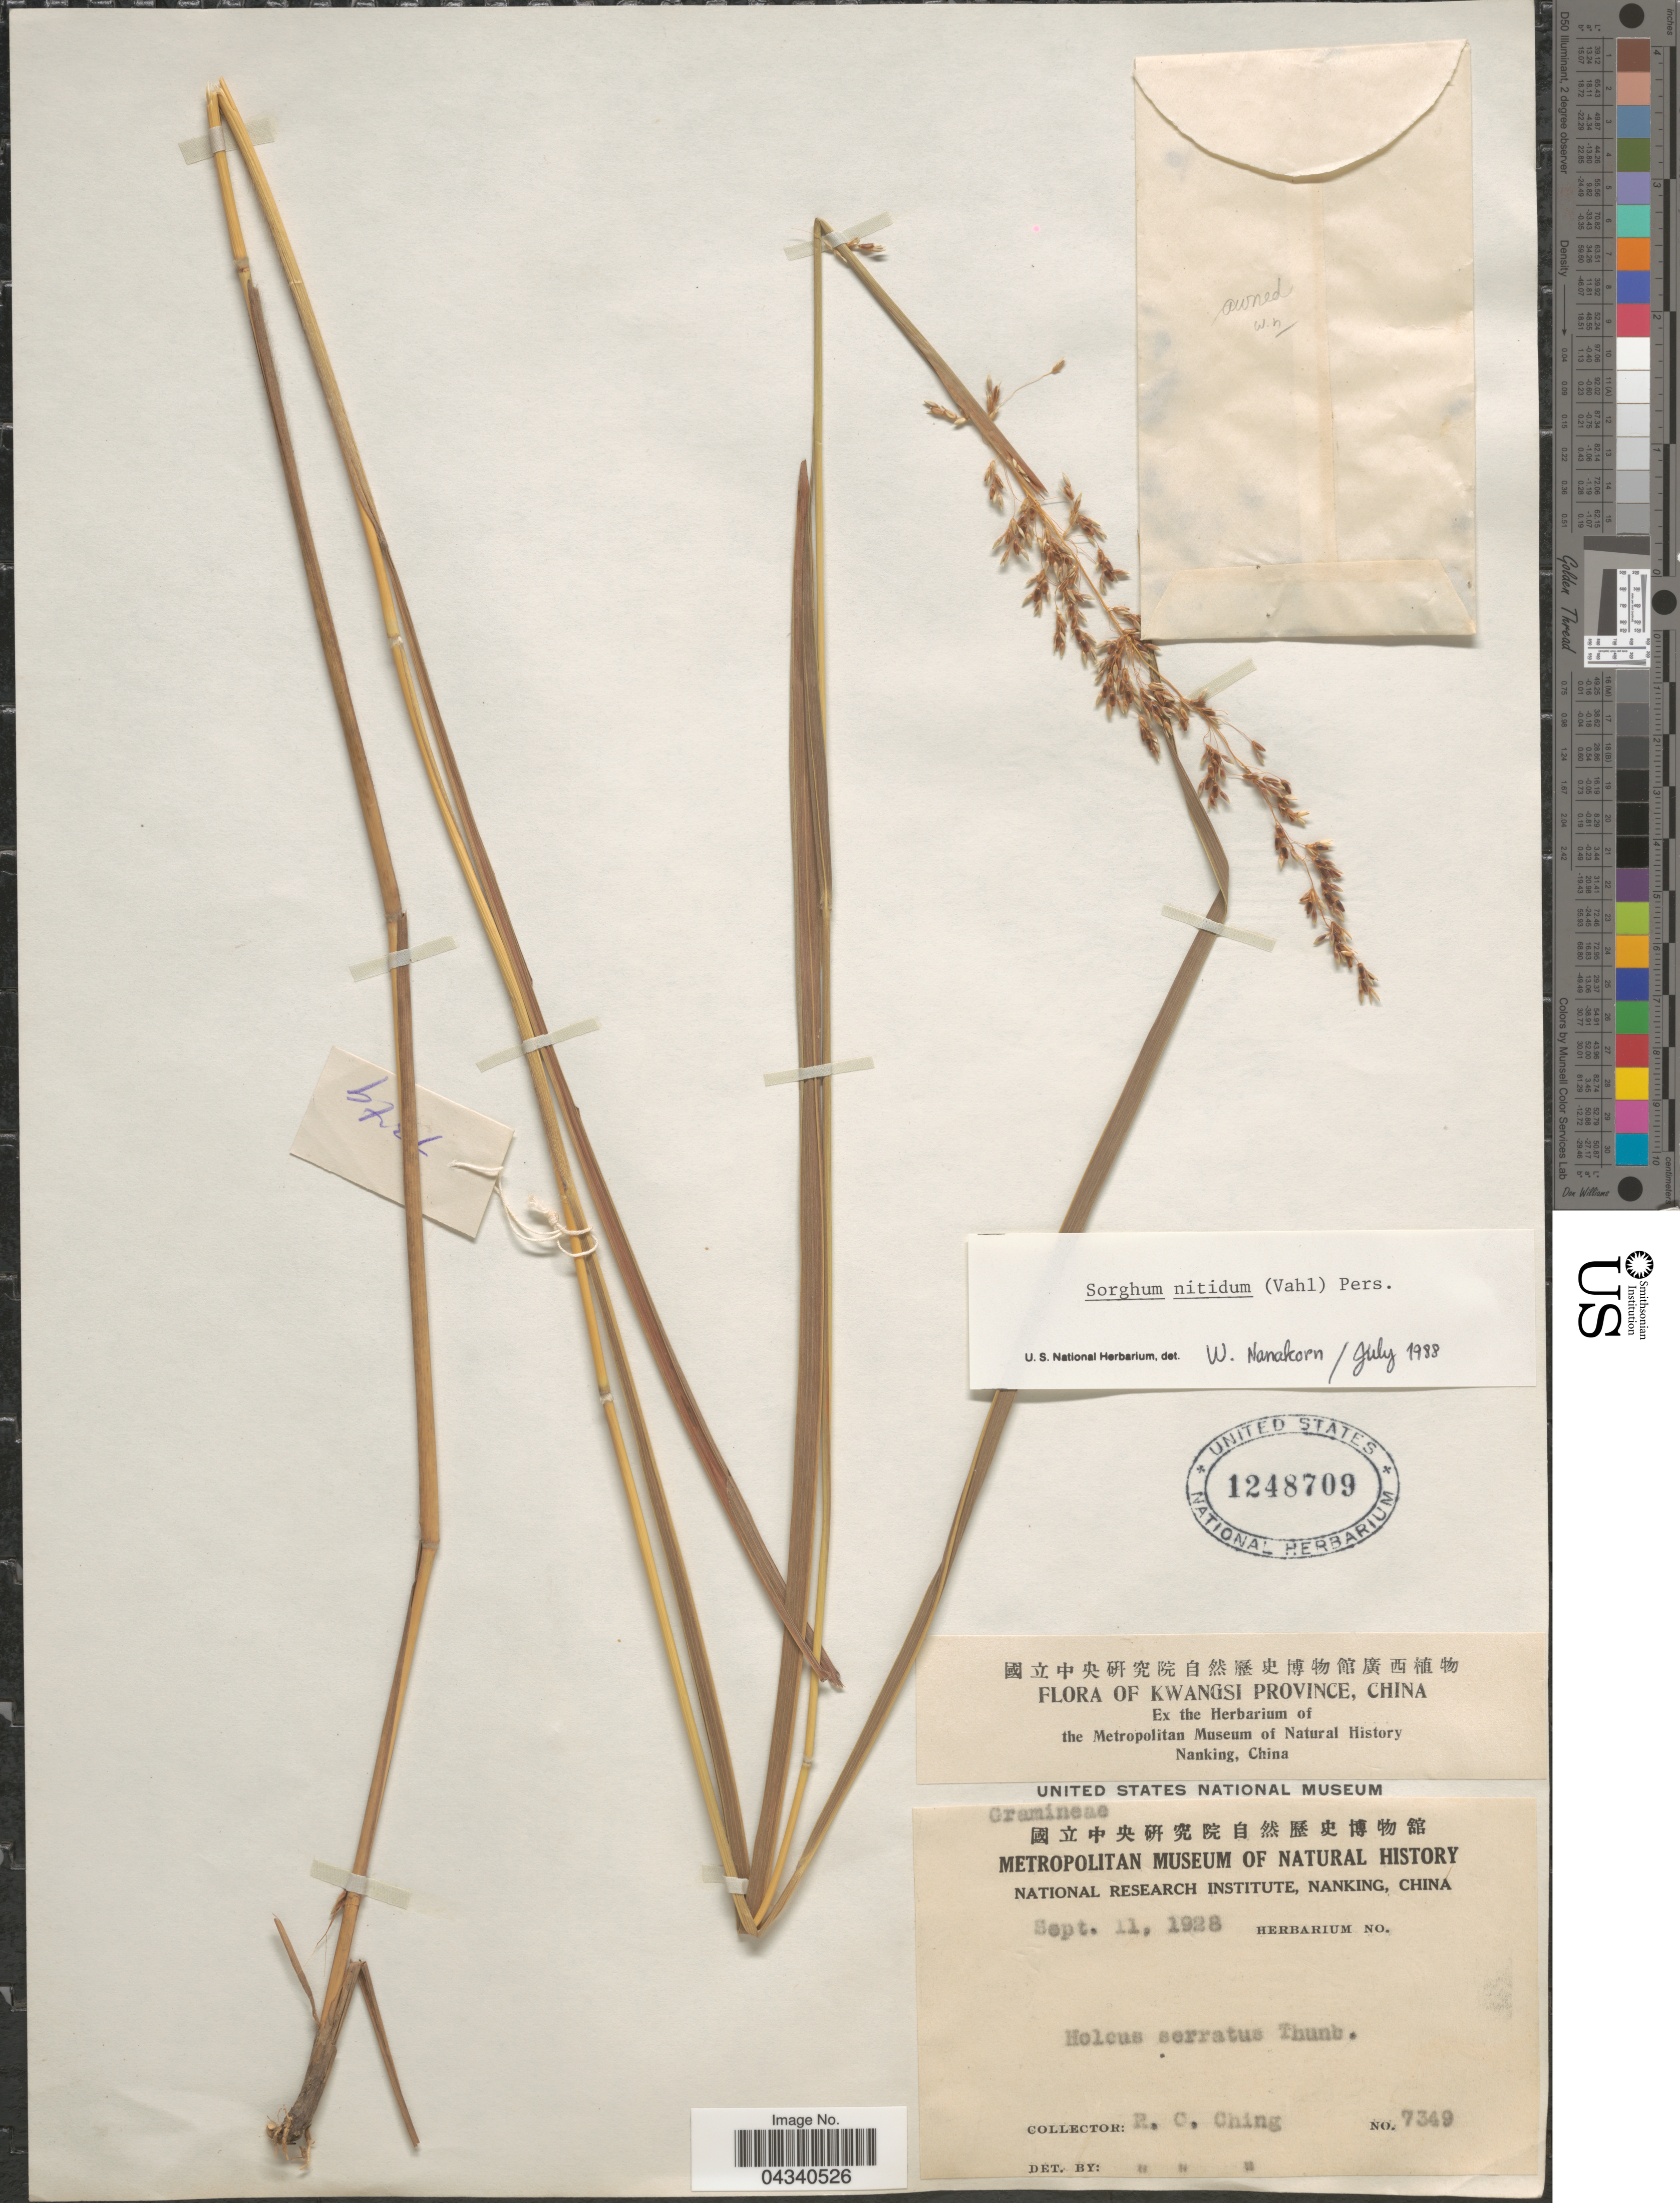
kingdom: Plantae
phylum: Tracheophyta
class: Liliopsida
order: Poales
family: Poaceae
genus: Sorghum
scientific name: Sorghum nitidum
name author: (Vahl) Pers.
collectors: R. C. Ching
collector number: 7349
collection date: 1928-09-11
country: China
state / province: Guangxi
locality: Kwangsi Province.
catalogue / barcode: US 1248709